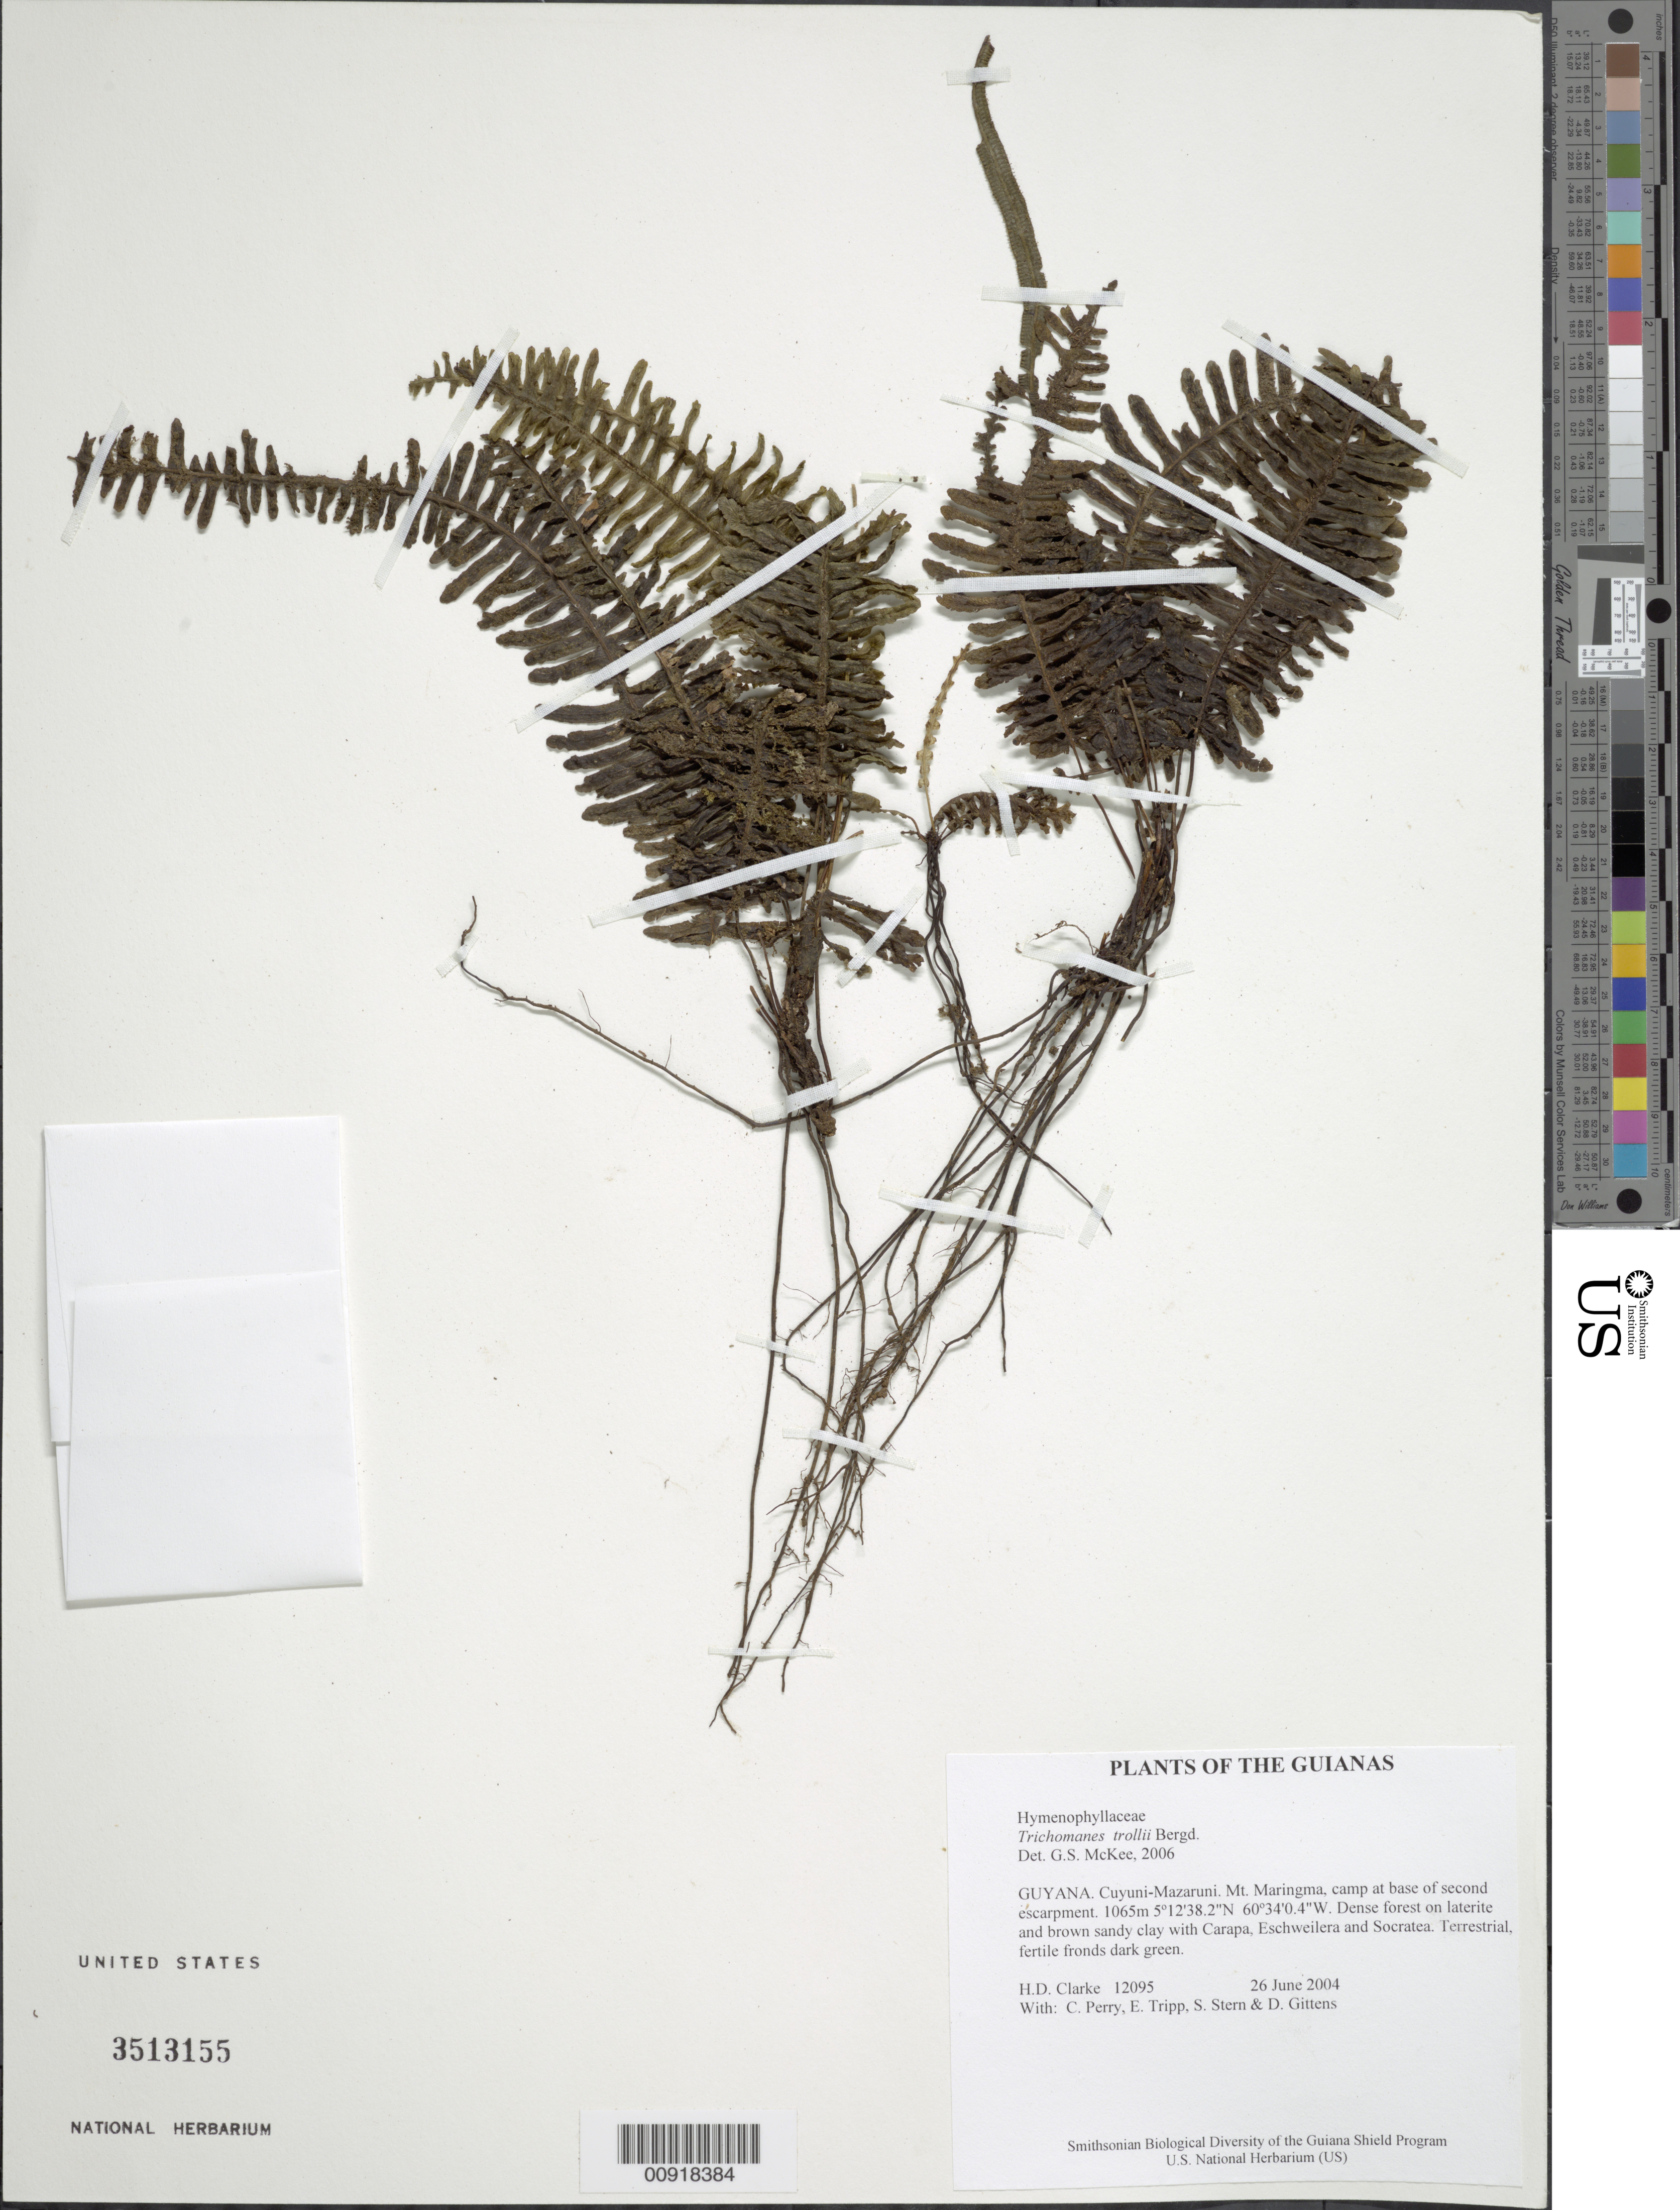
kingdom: Plantae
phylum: Tracheophyta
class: Polypodiopsida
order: Hymenophyllales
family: Hymenophyllaceae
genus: Trichomanes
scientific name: Trichomanes trollii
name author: Bergdolt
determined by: McKee, G. S., (US), NMNH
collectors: H. D. Clarke, C. Perry, E. Tripp, S. R. Stern & D. Gittens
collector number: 12095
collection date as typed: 26 June 2004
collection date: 2004-06-26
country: Guyana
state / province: Cuyuni-Mazaruni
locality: Mt. Maringma, camp at base of second escarpment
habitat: Dense forest on laterite and brown sandy clay with Carapa, Eschweilera and Socratea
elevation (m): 1065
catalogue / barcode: US 3513155